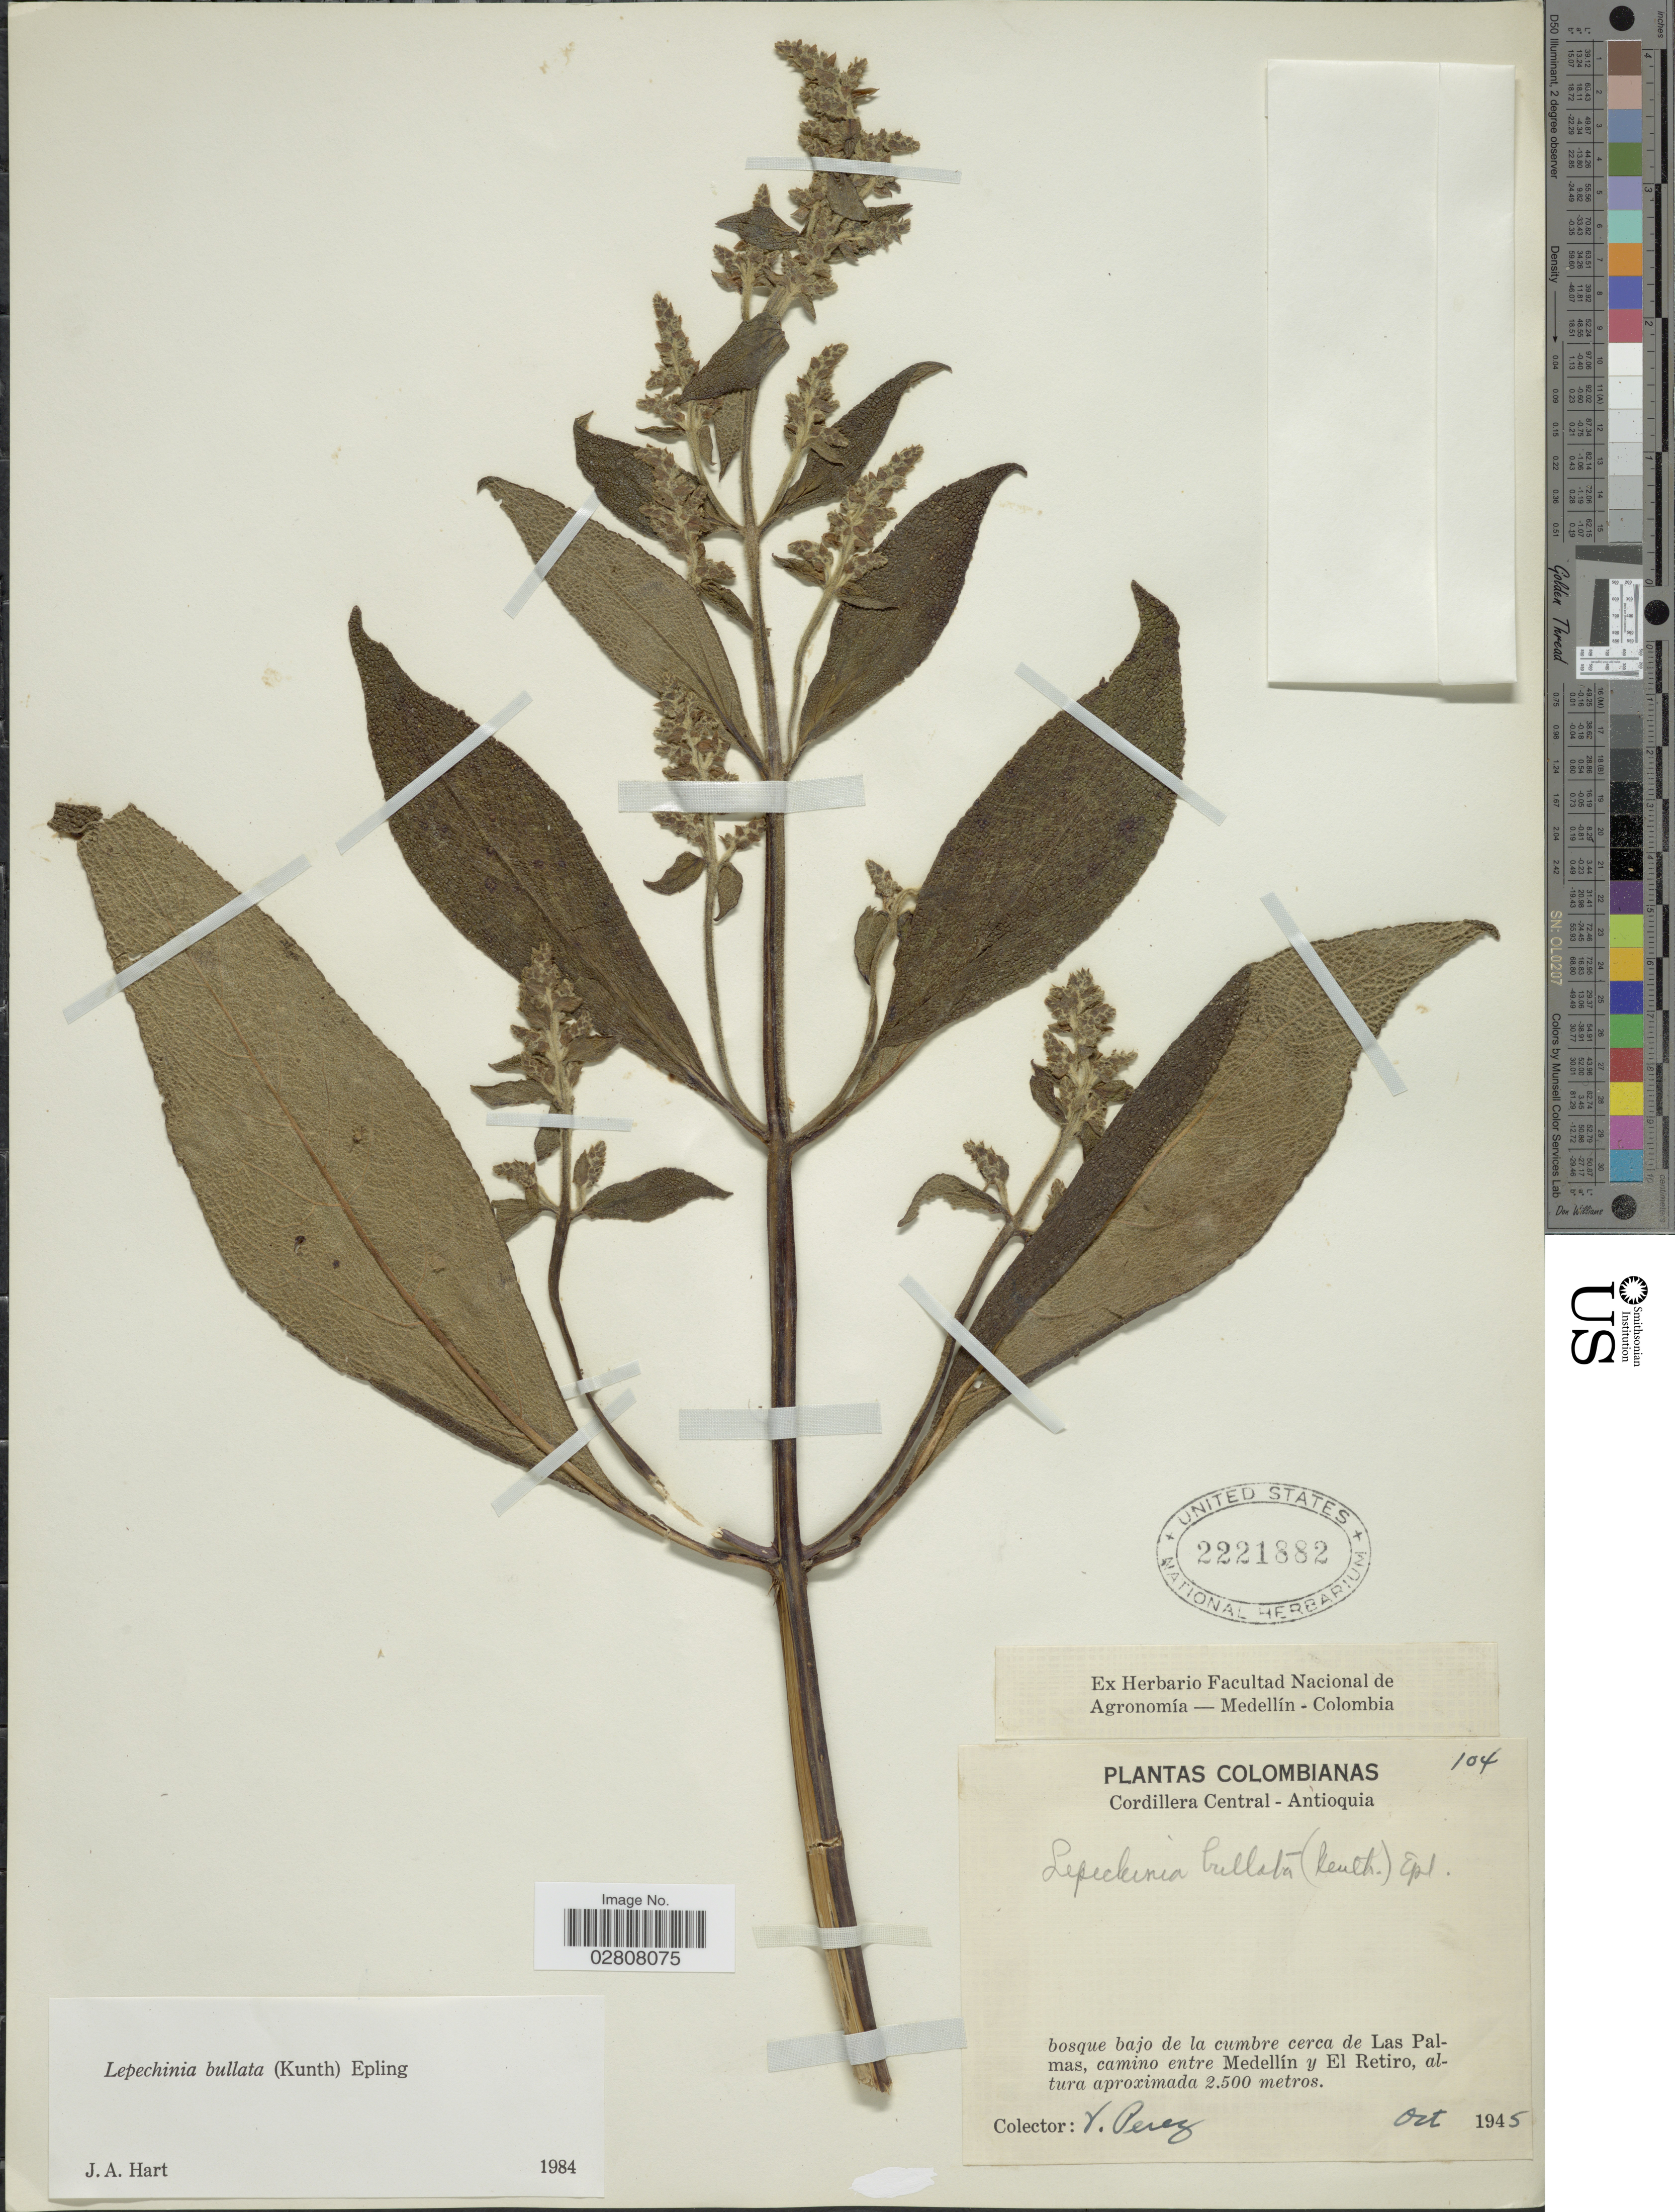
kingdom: Plantae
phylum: Tracheophyta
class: Magnoliopsida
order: Lamiales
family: Lamiaceae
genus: Lepechinia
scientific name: Lepechinia bullata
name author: (Kunth) Epling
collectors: -. Pérez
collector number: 104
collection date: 1945-10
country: Colombia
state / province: Antioquia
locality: Cordillera Central, bosque bajo de la cumbre cerca de Las Palmas, camino entre Medellín y el Retiro.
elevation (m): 2500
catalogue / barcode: US 2221882